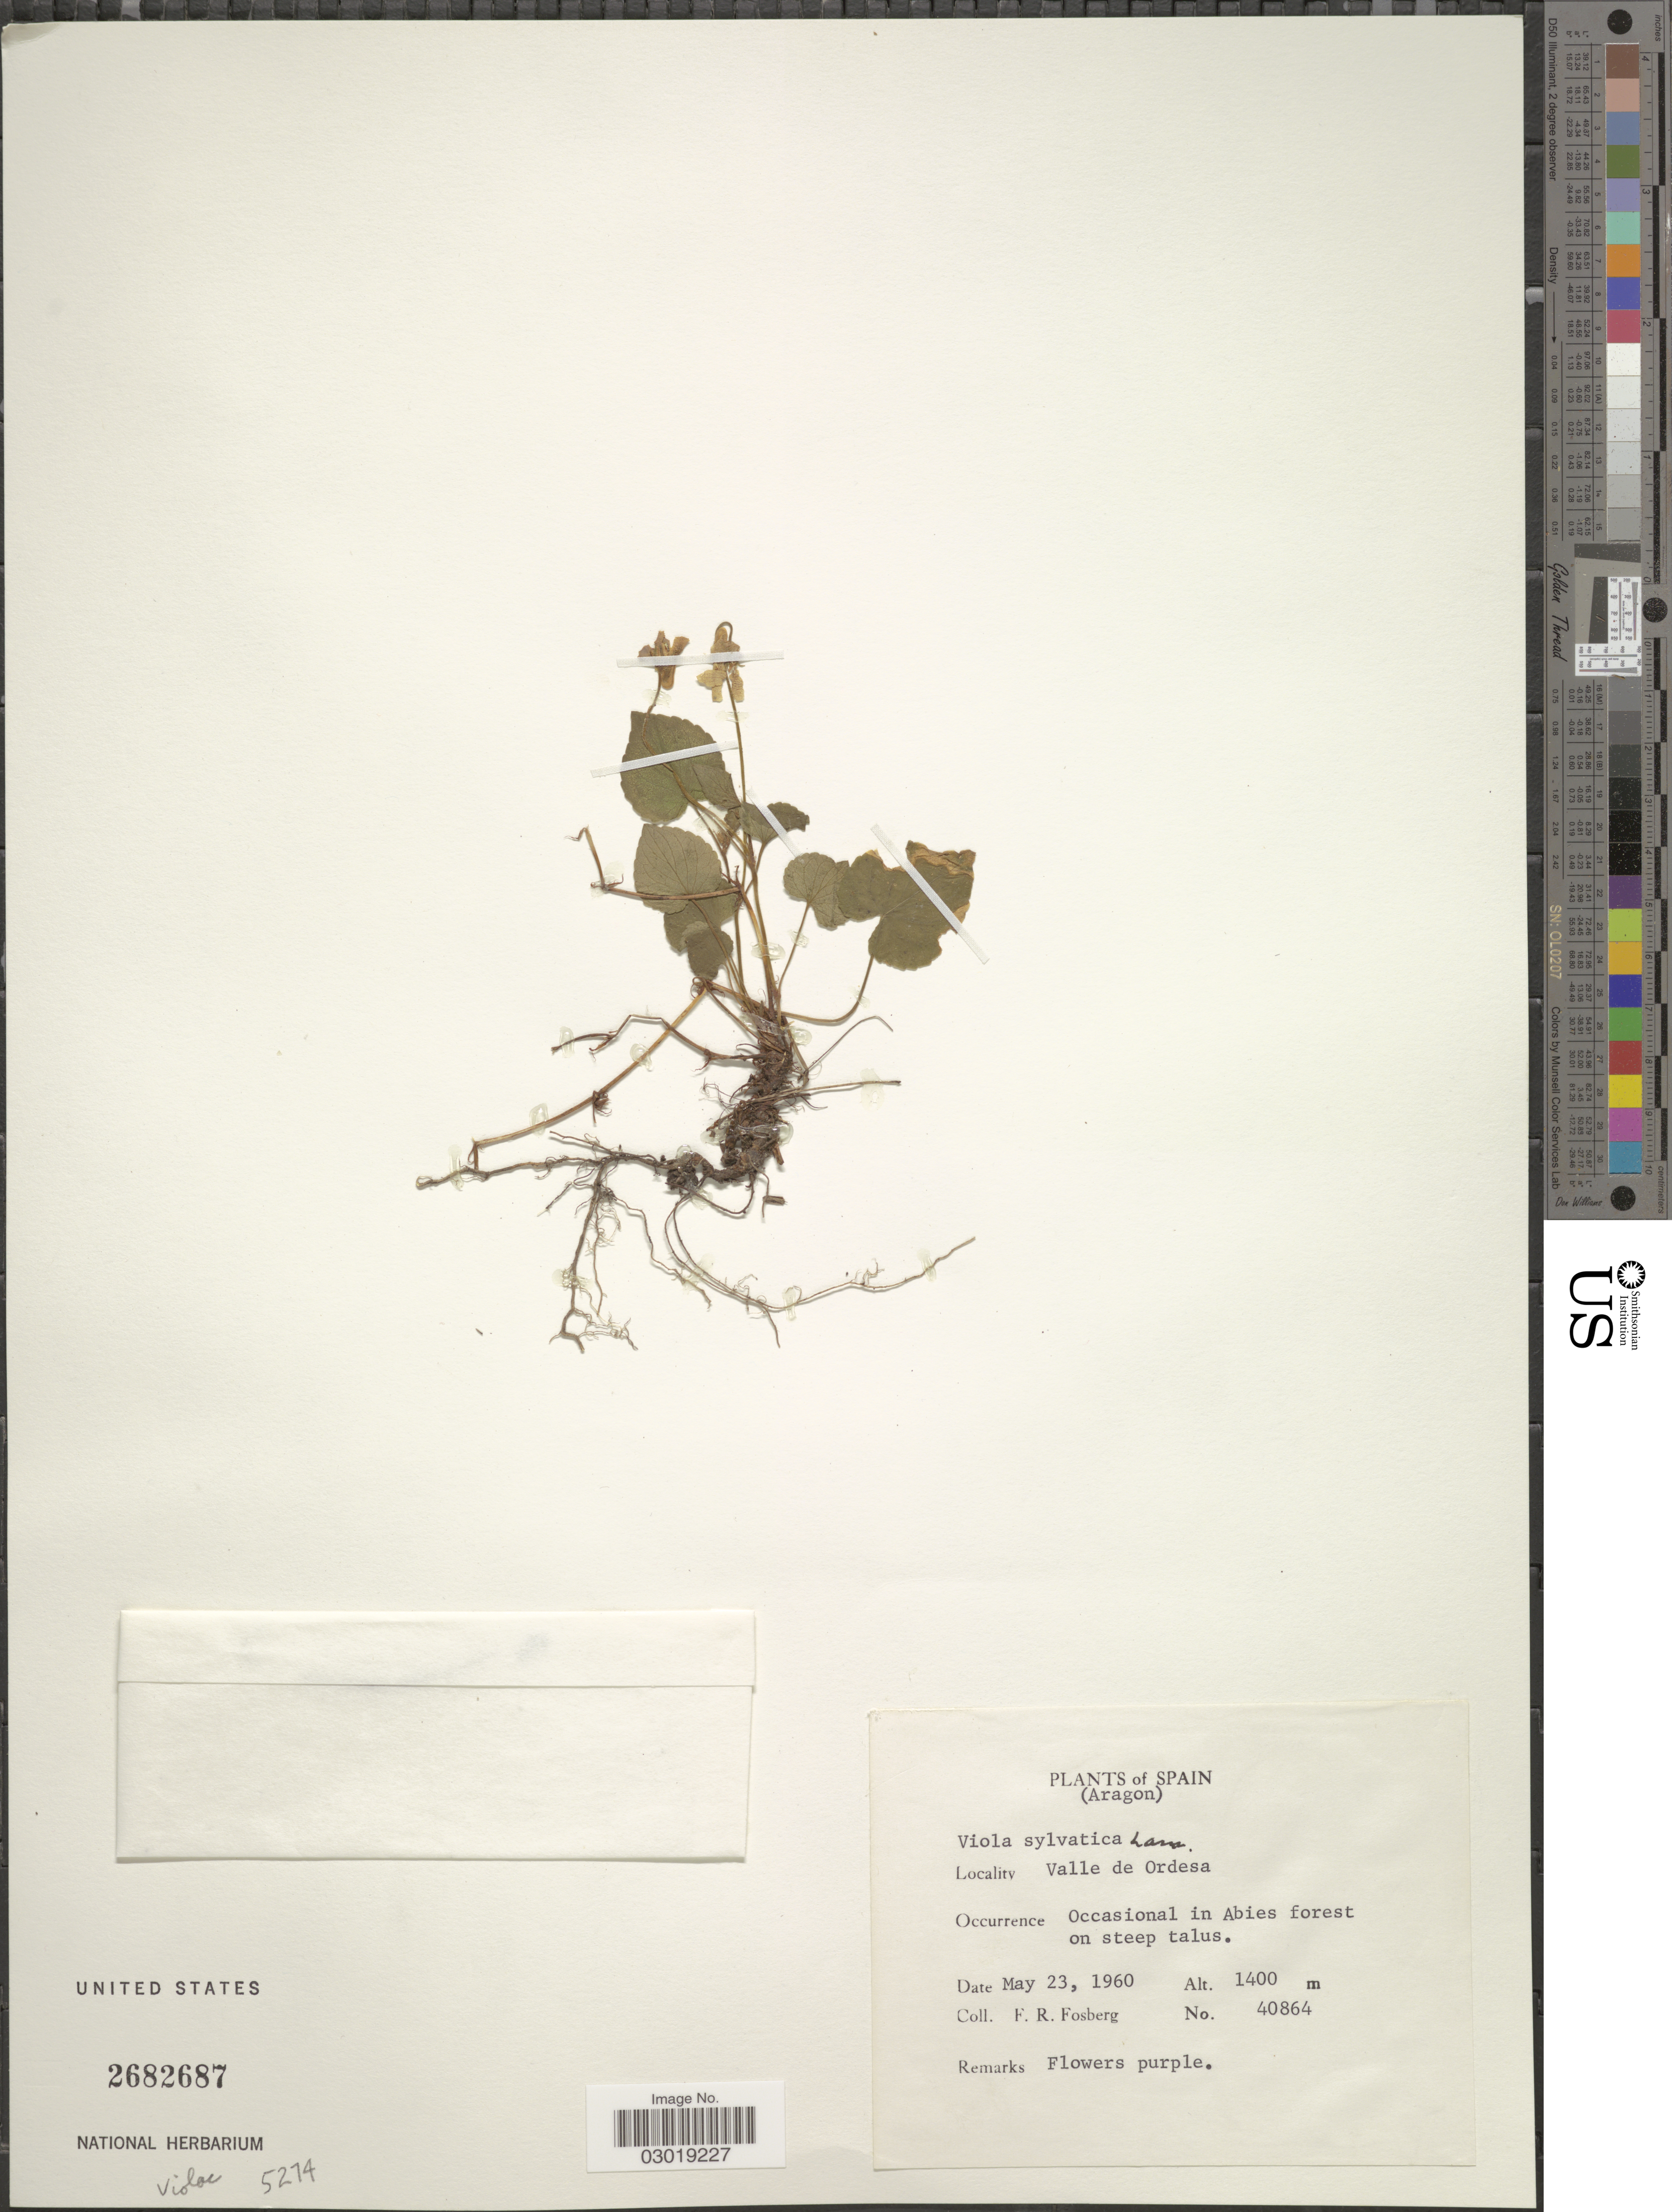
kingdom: Plantae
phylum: Tracheophyta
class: Magnoliopsida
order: Malpighiales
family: Violaceae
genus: Viola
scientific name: Viola sylvatica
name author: Fr.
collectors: F. R. Fosberg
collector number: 40864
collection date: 1960-05-23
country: Spain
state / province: Aragón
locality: Valle de Ordesa.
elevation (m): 1400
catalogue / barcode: US 2682687